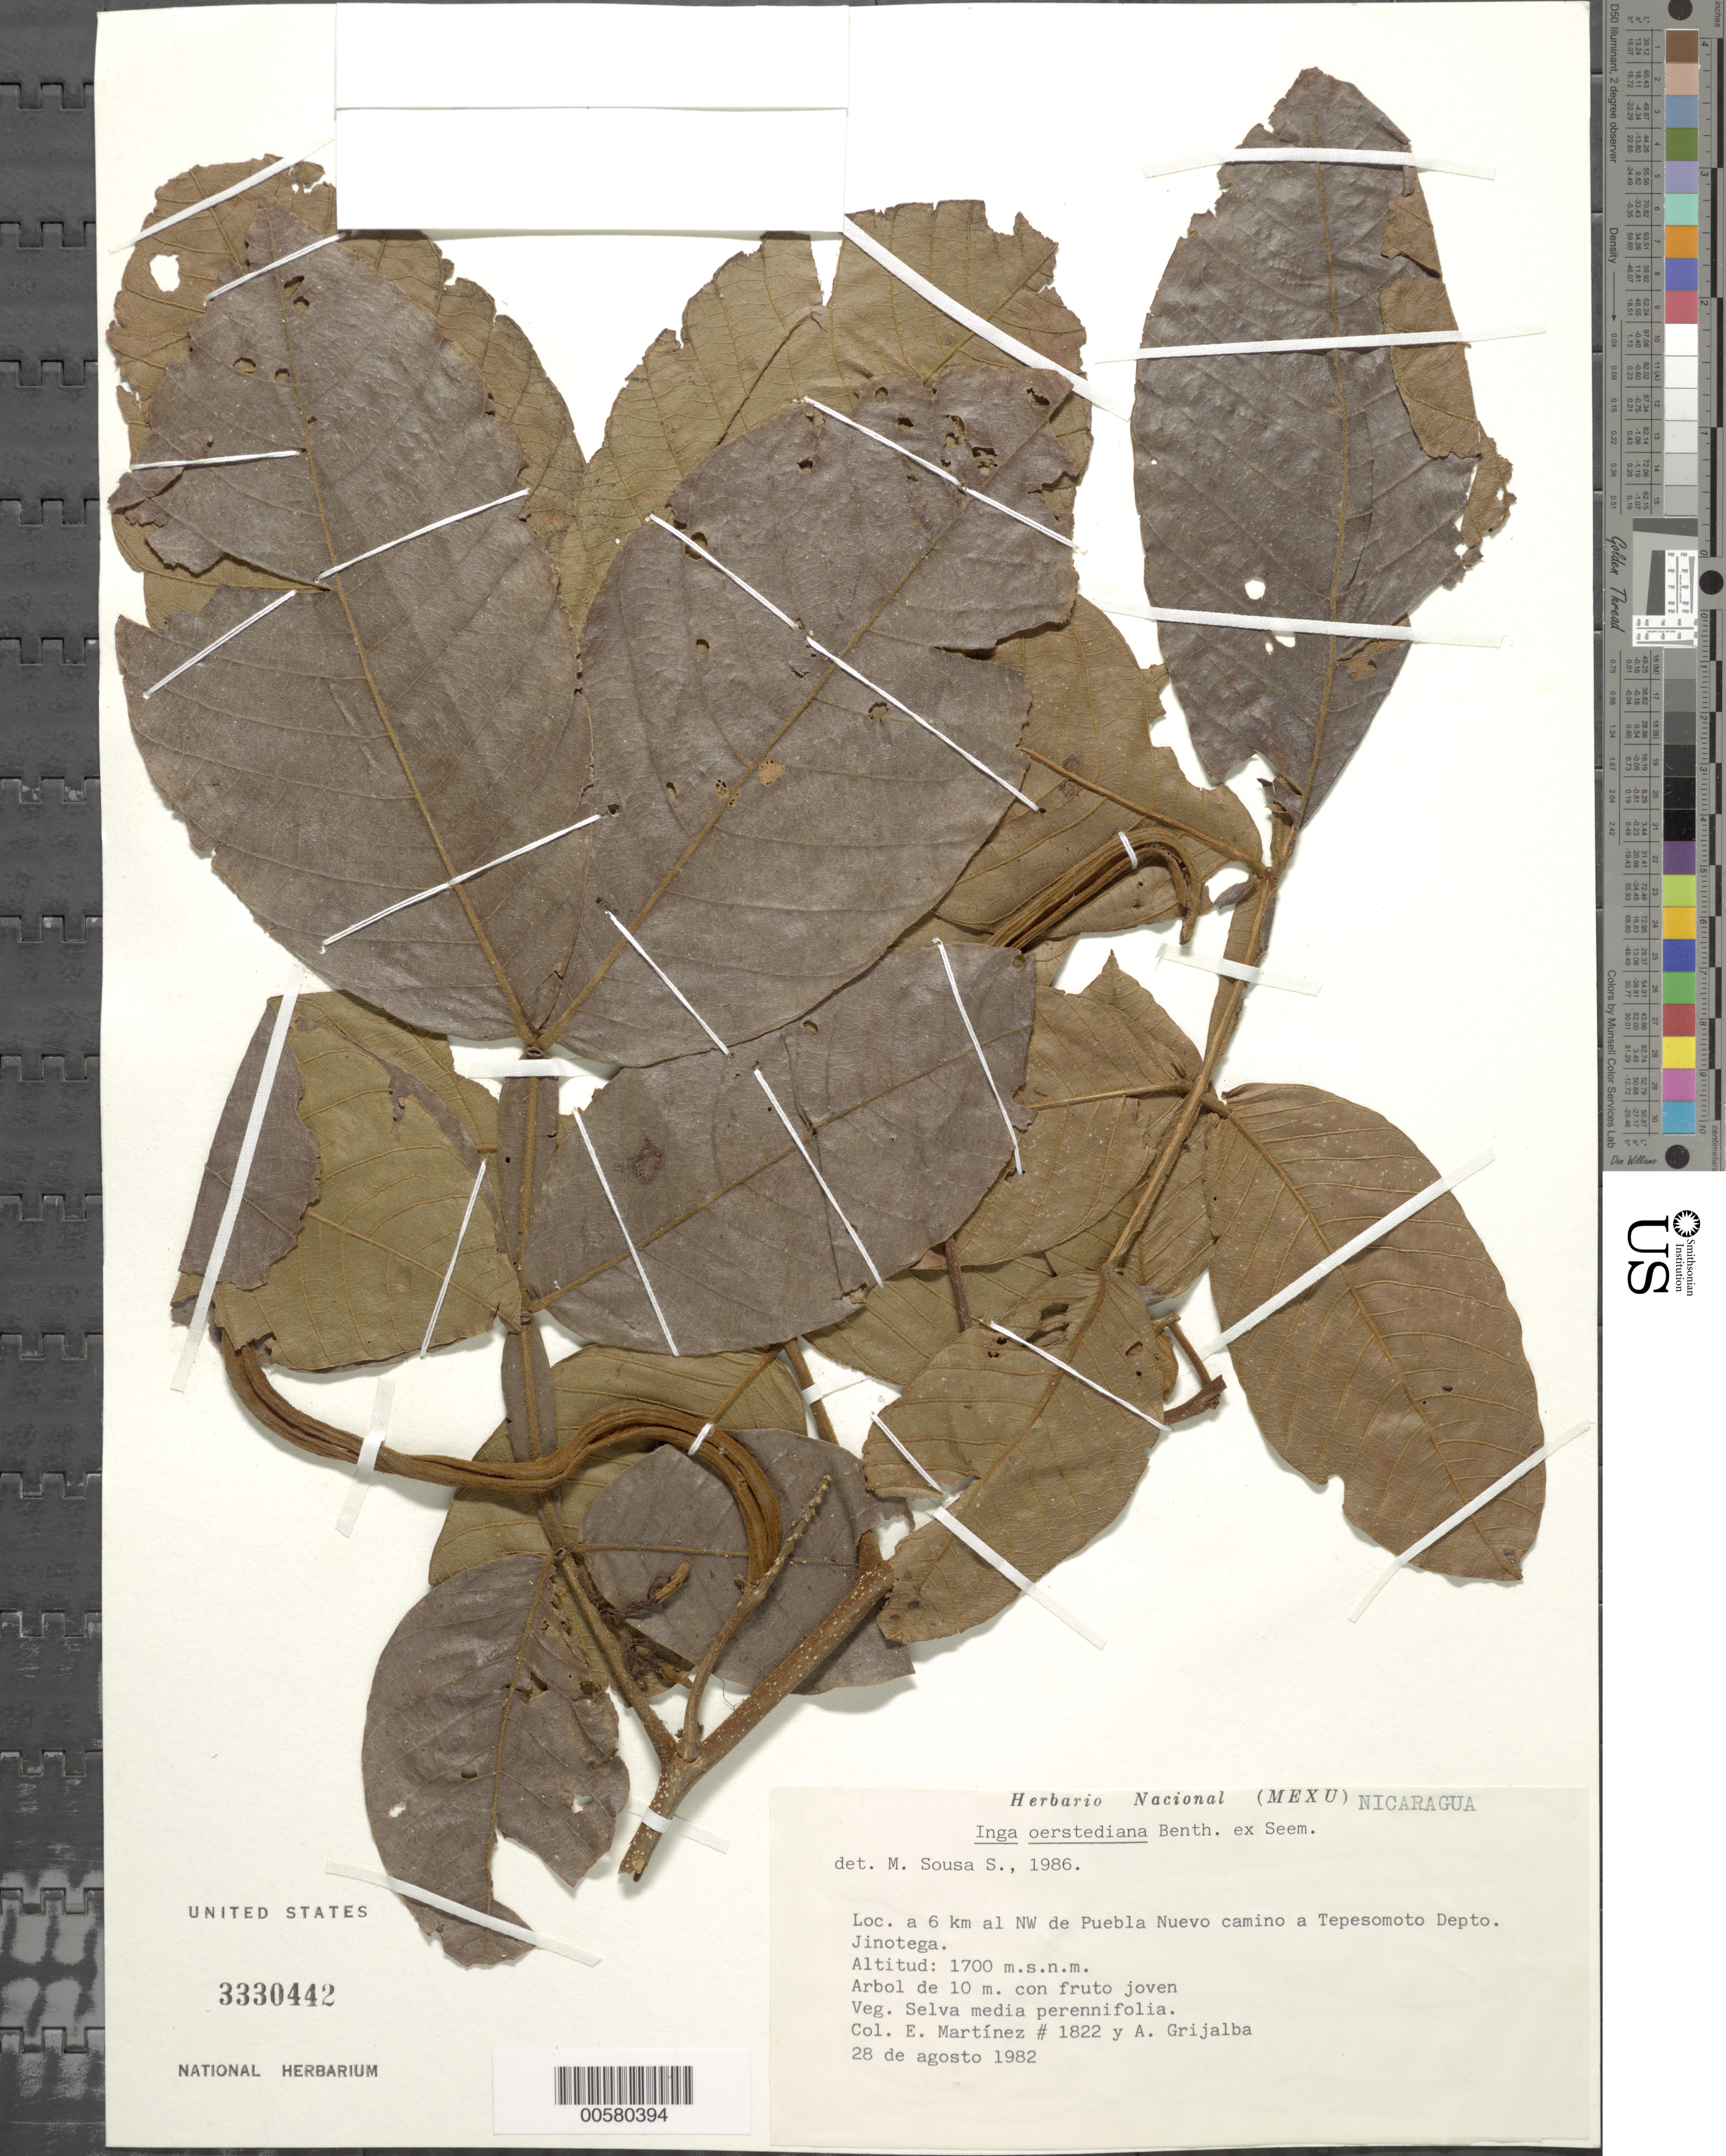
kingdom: Plantae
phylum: Tracheophyta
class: Magnoliopsida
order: Fabales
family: Fabaceae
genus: Inga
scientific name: Inga oerstediana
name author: Benth.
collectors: E. Martínez Soto & A. Grijalva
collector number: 1822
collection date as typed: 28 Aug 1982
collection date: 1982-08-28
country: Nicaragua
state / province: Jinotega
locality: Nw of puebla nuevo, tepesomoto dept.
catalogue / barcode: US 3330442